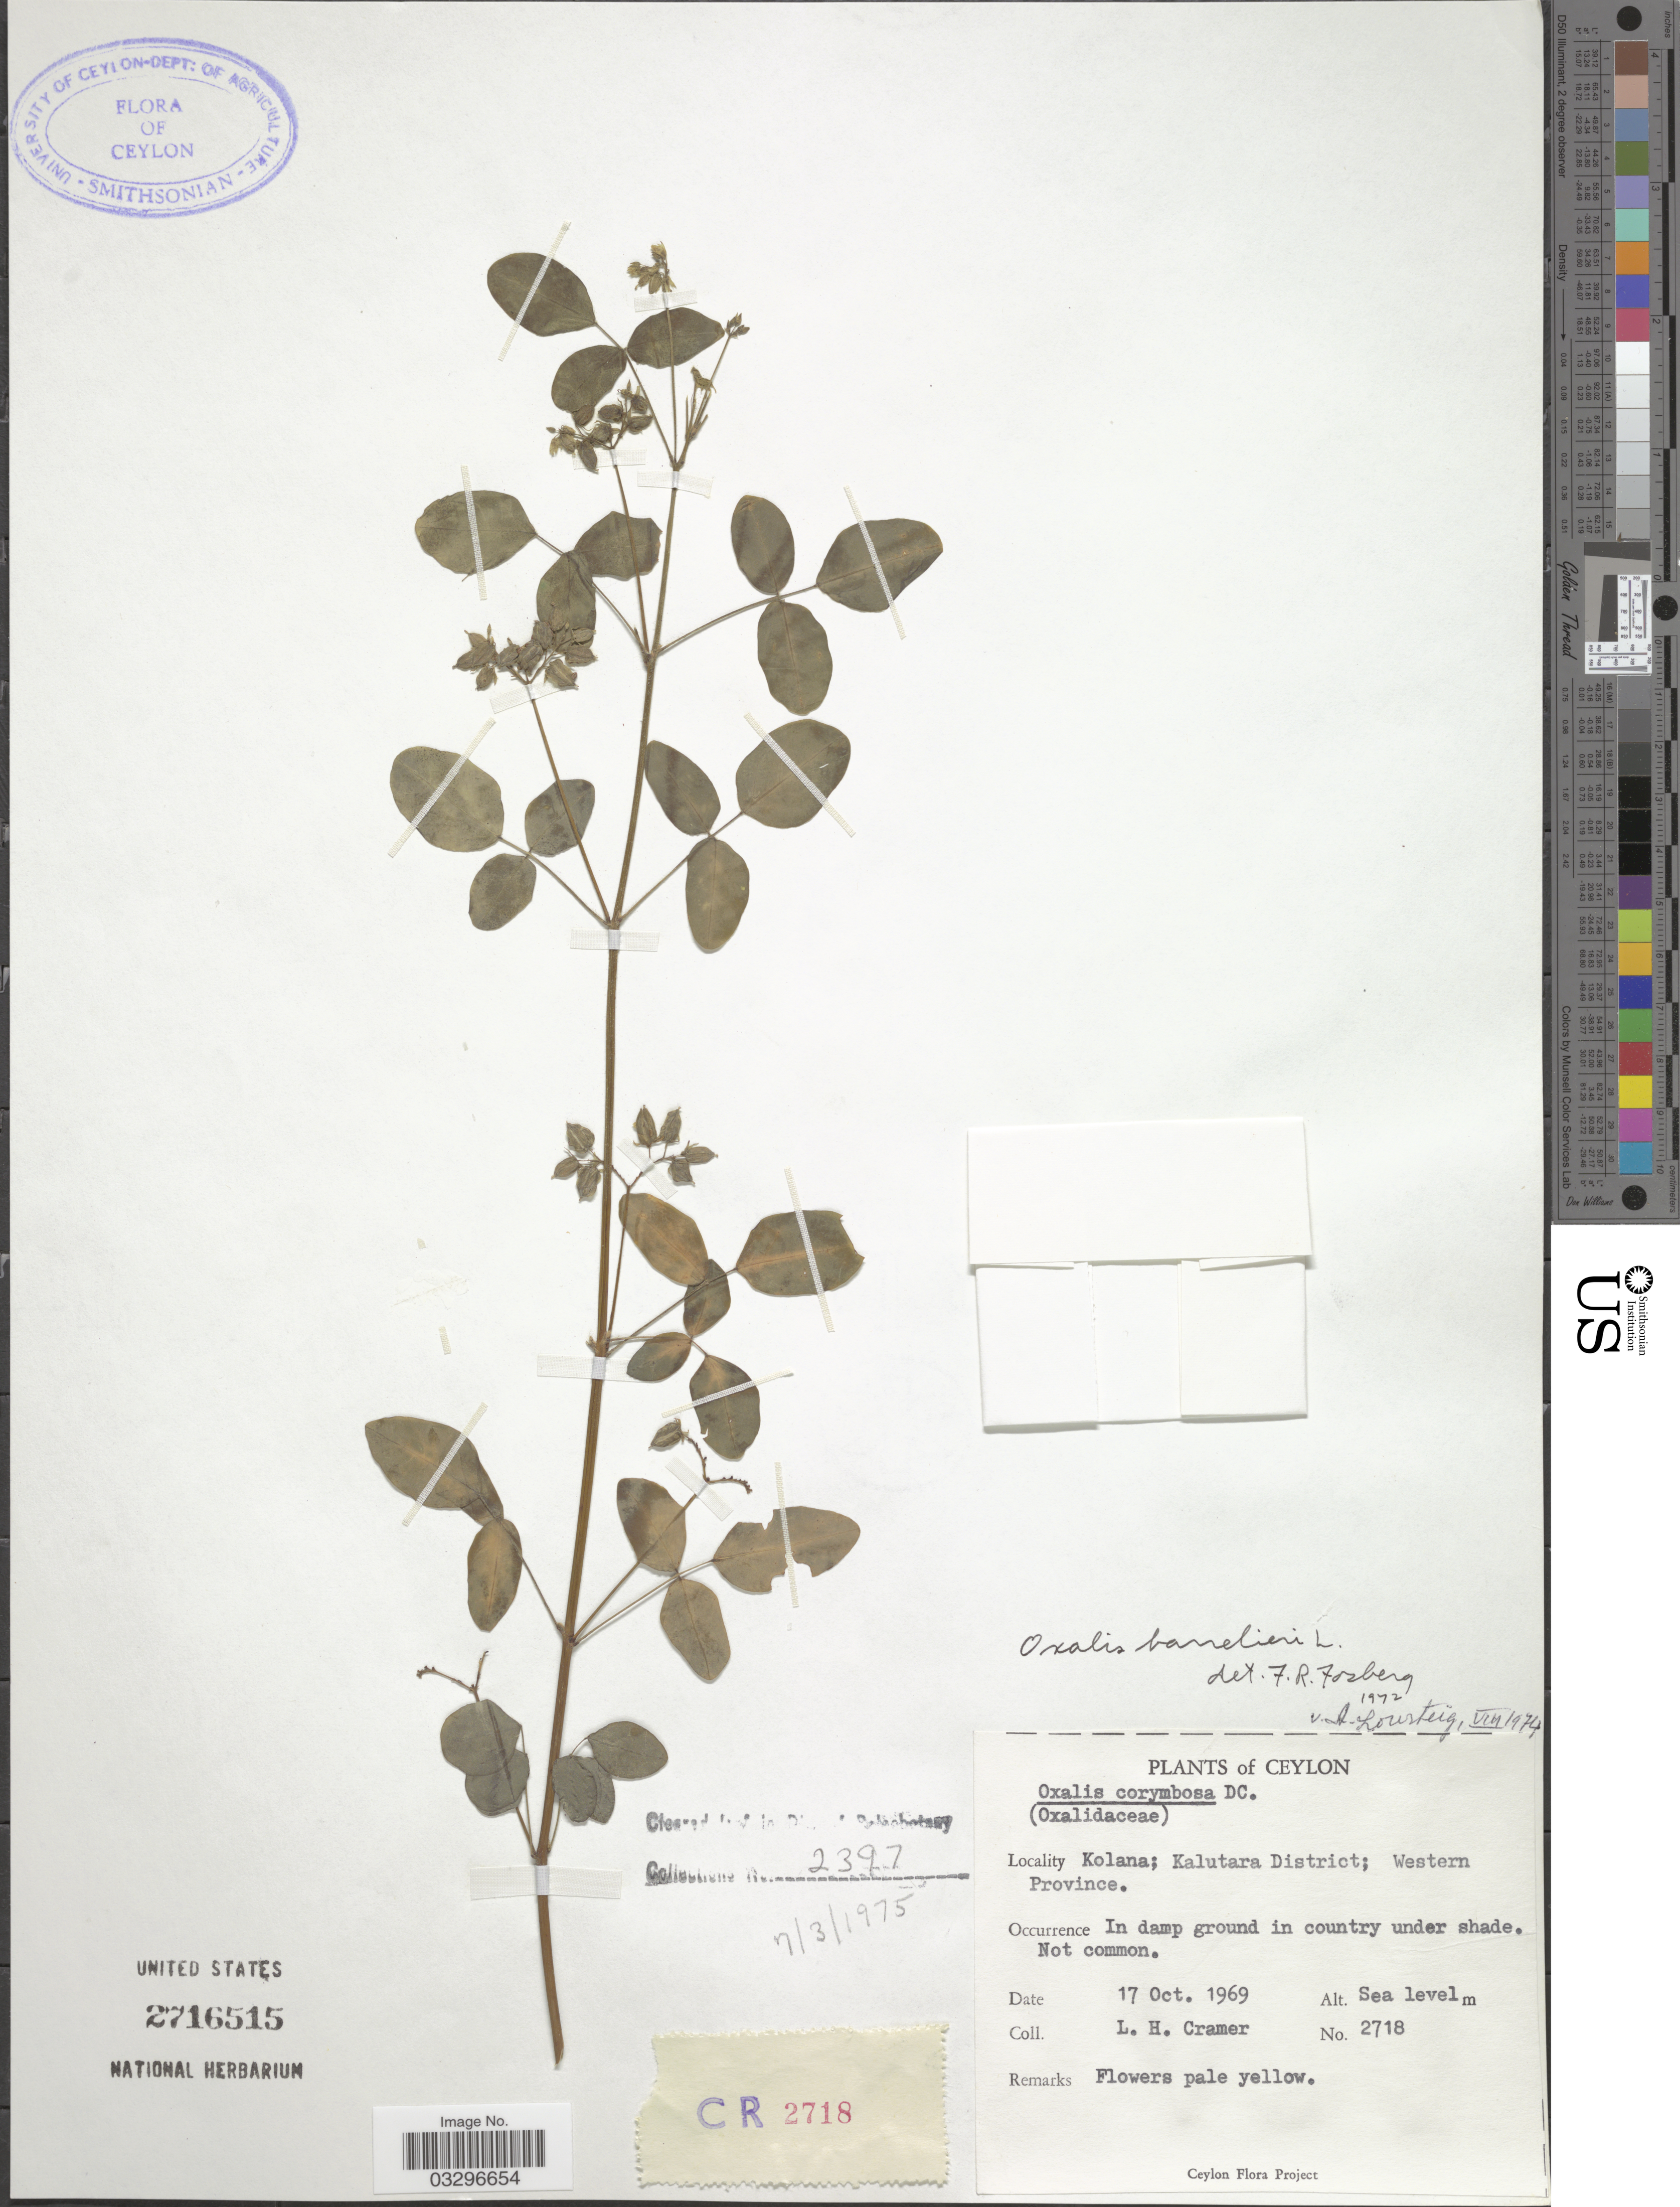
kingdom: Plantae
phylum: Tracheophyta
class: Magnoliopsida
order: Oxalidales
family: Oxalidaceae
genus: Oxalis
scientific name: Oxalis barrelieri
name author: L.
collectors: L. H. Cramer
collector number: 2718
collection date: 1969-10-17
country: Sri Lanka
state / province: Western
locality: Ceylon, Kolana; Kalutara District.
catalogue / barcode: US 2716515